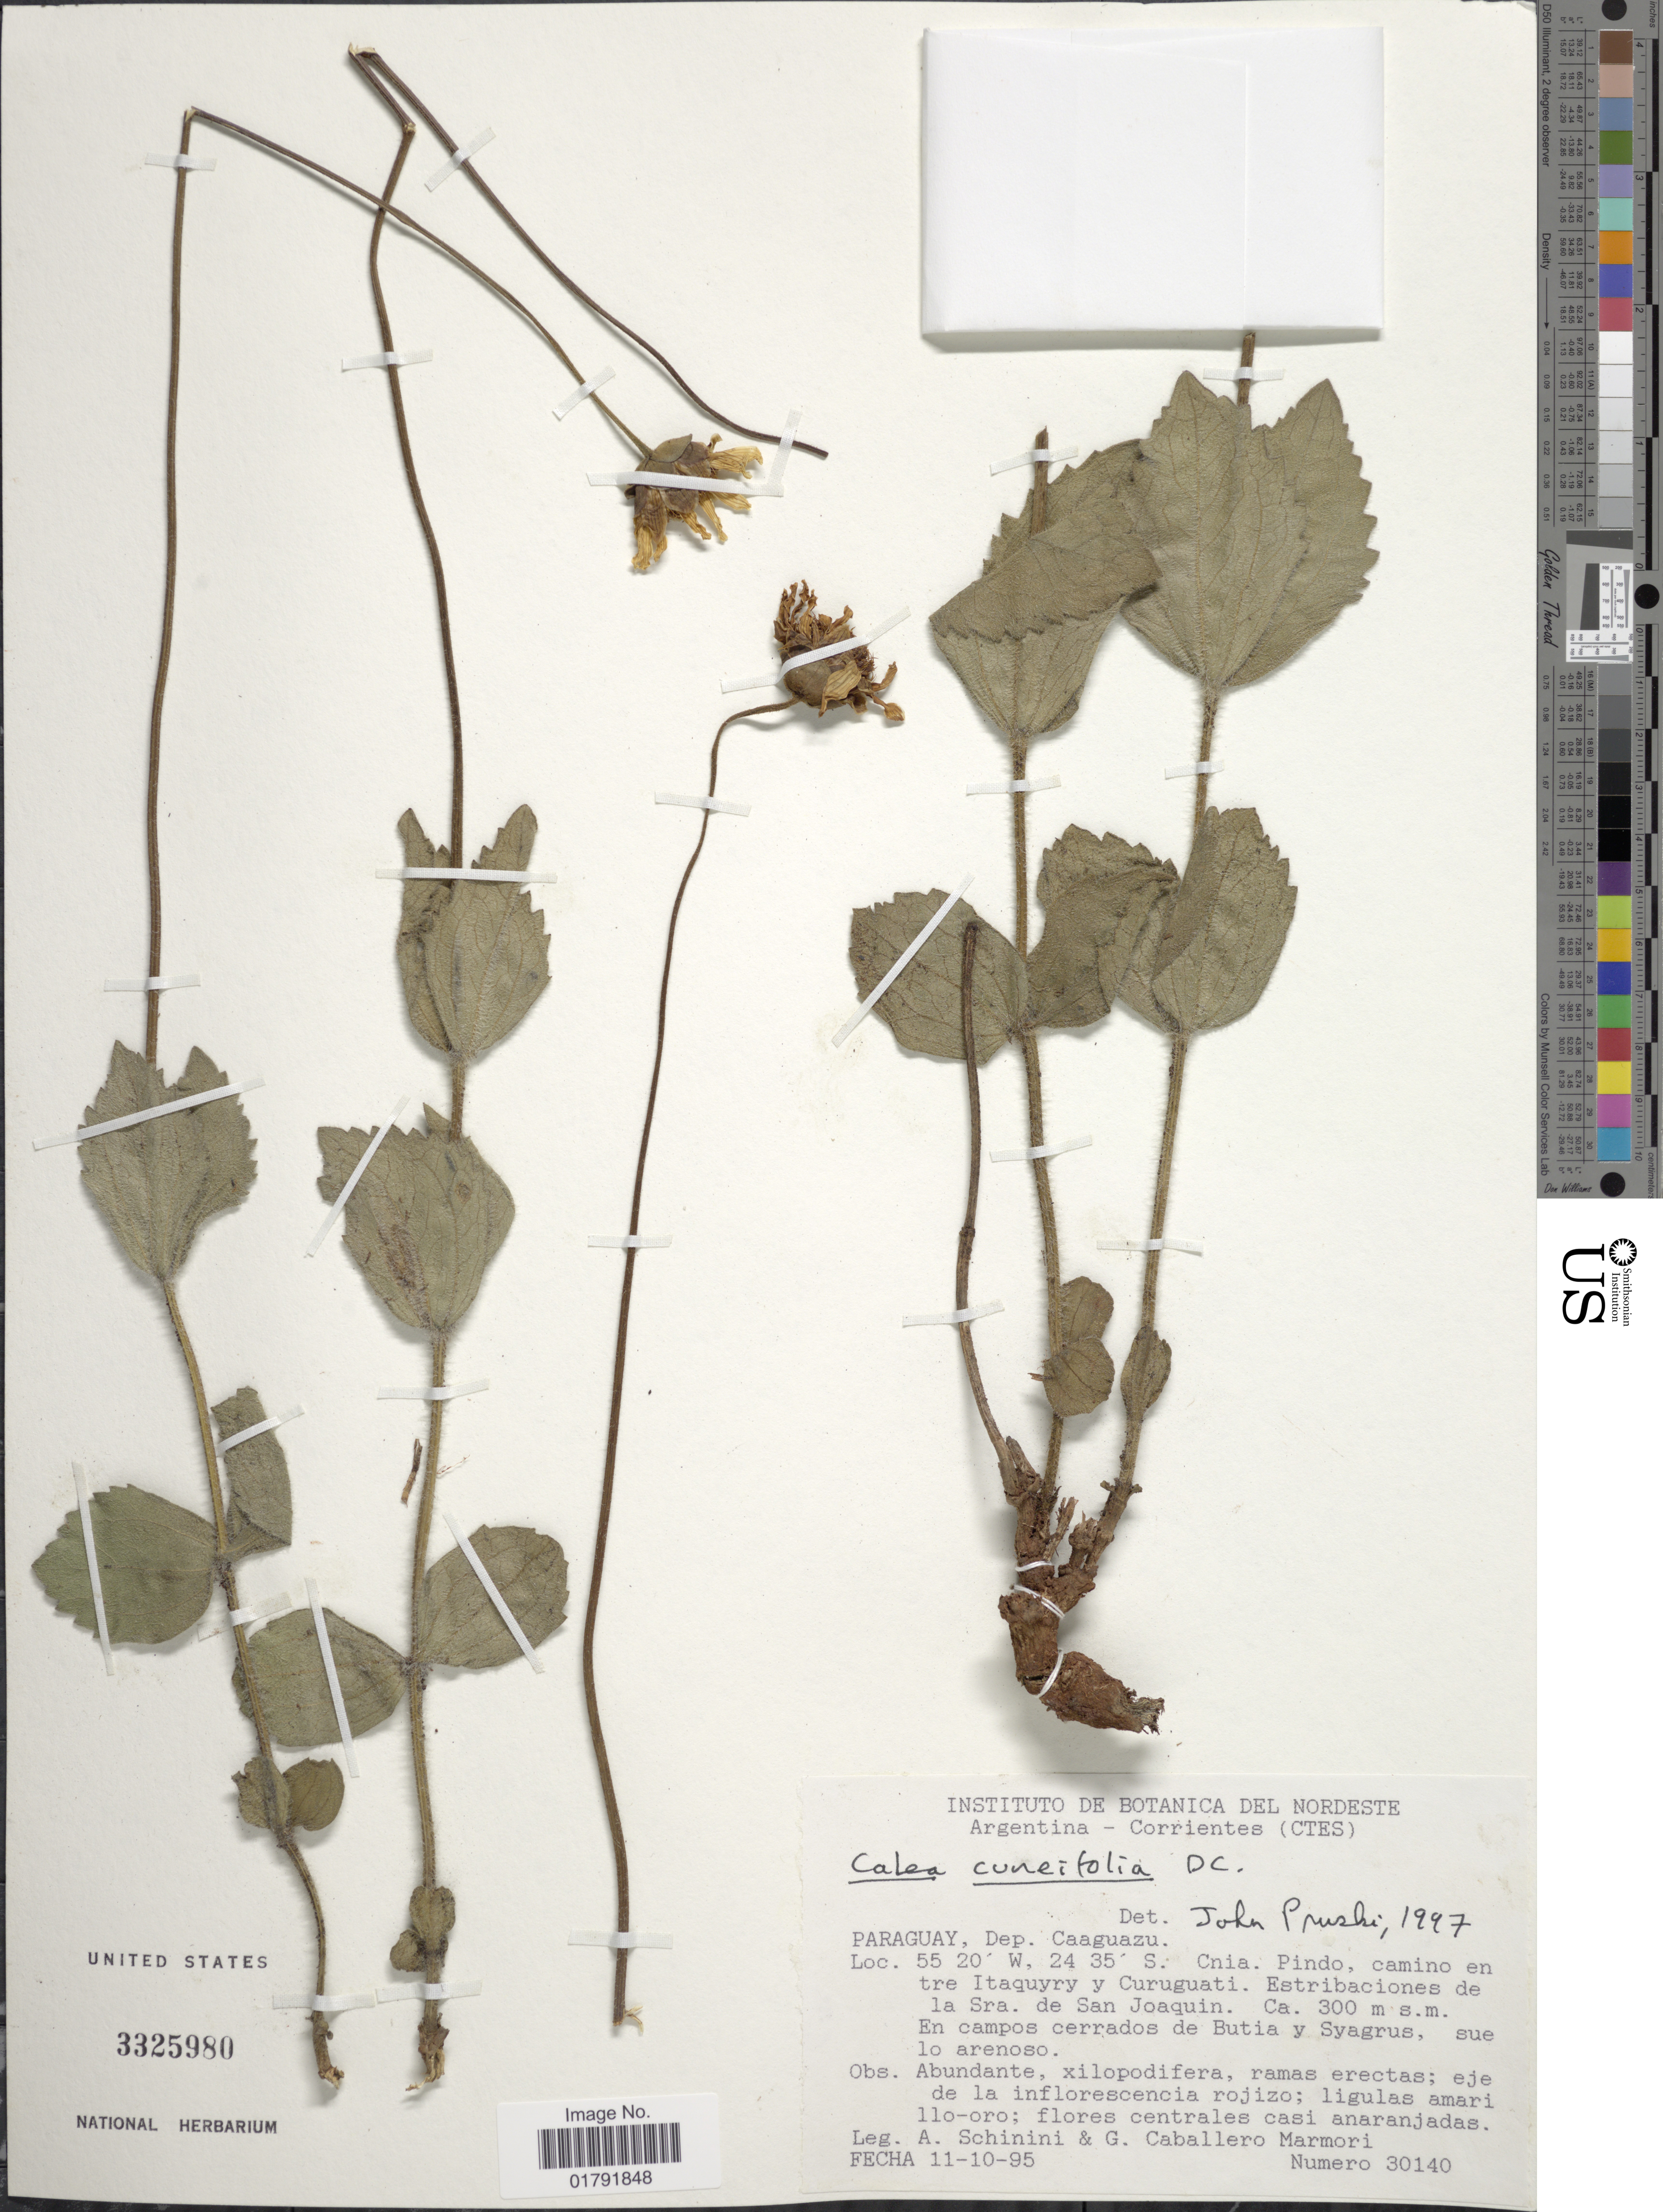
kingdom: Plantae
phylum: Tracheophyta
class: Magnoliopsida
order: Asterales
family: Asteraceae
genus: Calea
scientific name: Calea formosa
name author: Chodat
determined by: Bueno, Vinicius Resende, (ICN), Universidade Federal do Rio Grande do Sul (BRAZIL)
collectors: A. Schinini & G. Caballero Marmori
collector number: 30140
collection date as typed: Transcribed d/m/y: 11/10/95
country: Paraguay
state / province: Caaguazu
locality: Cnia. Pindo, camino entre Itaguyry y Curuguati, estribaciones de la Sra. de San Joaquin, en campos cerrados de Butia y Syagrus, suelo arenoso.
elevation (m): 300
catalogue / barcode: US 3325980